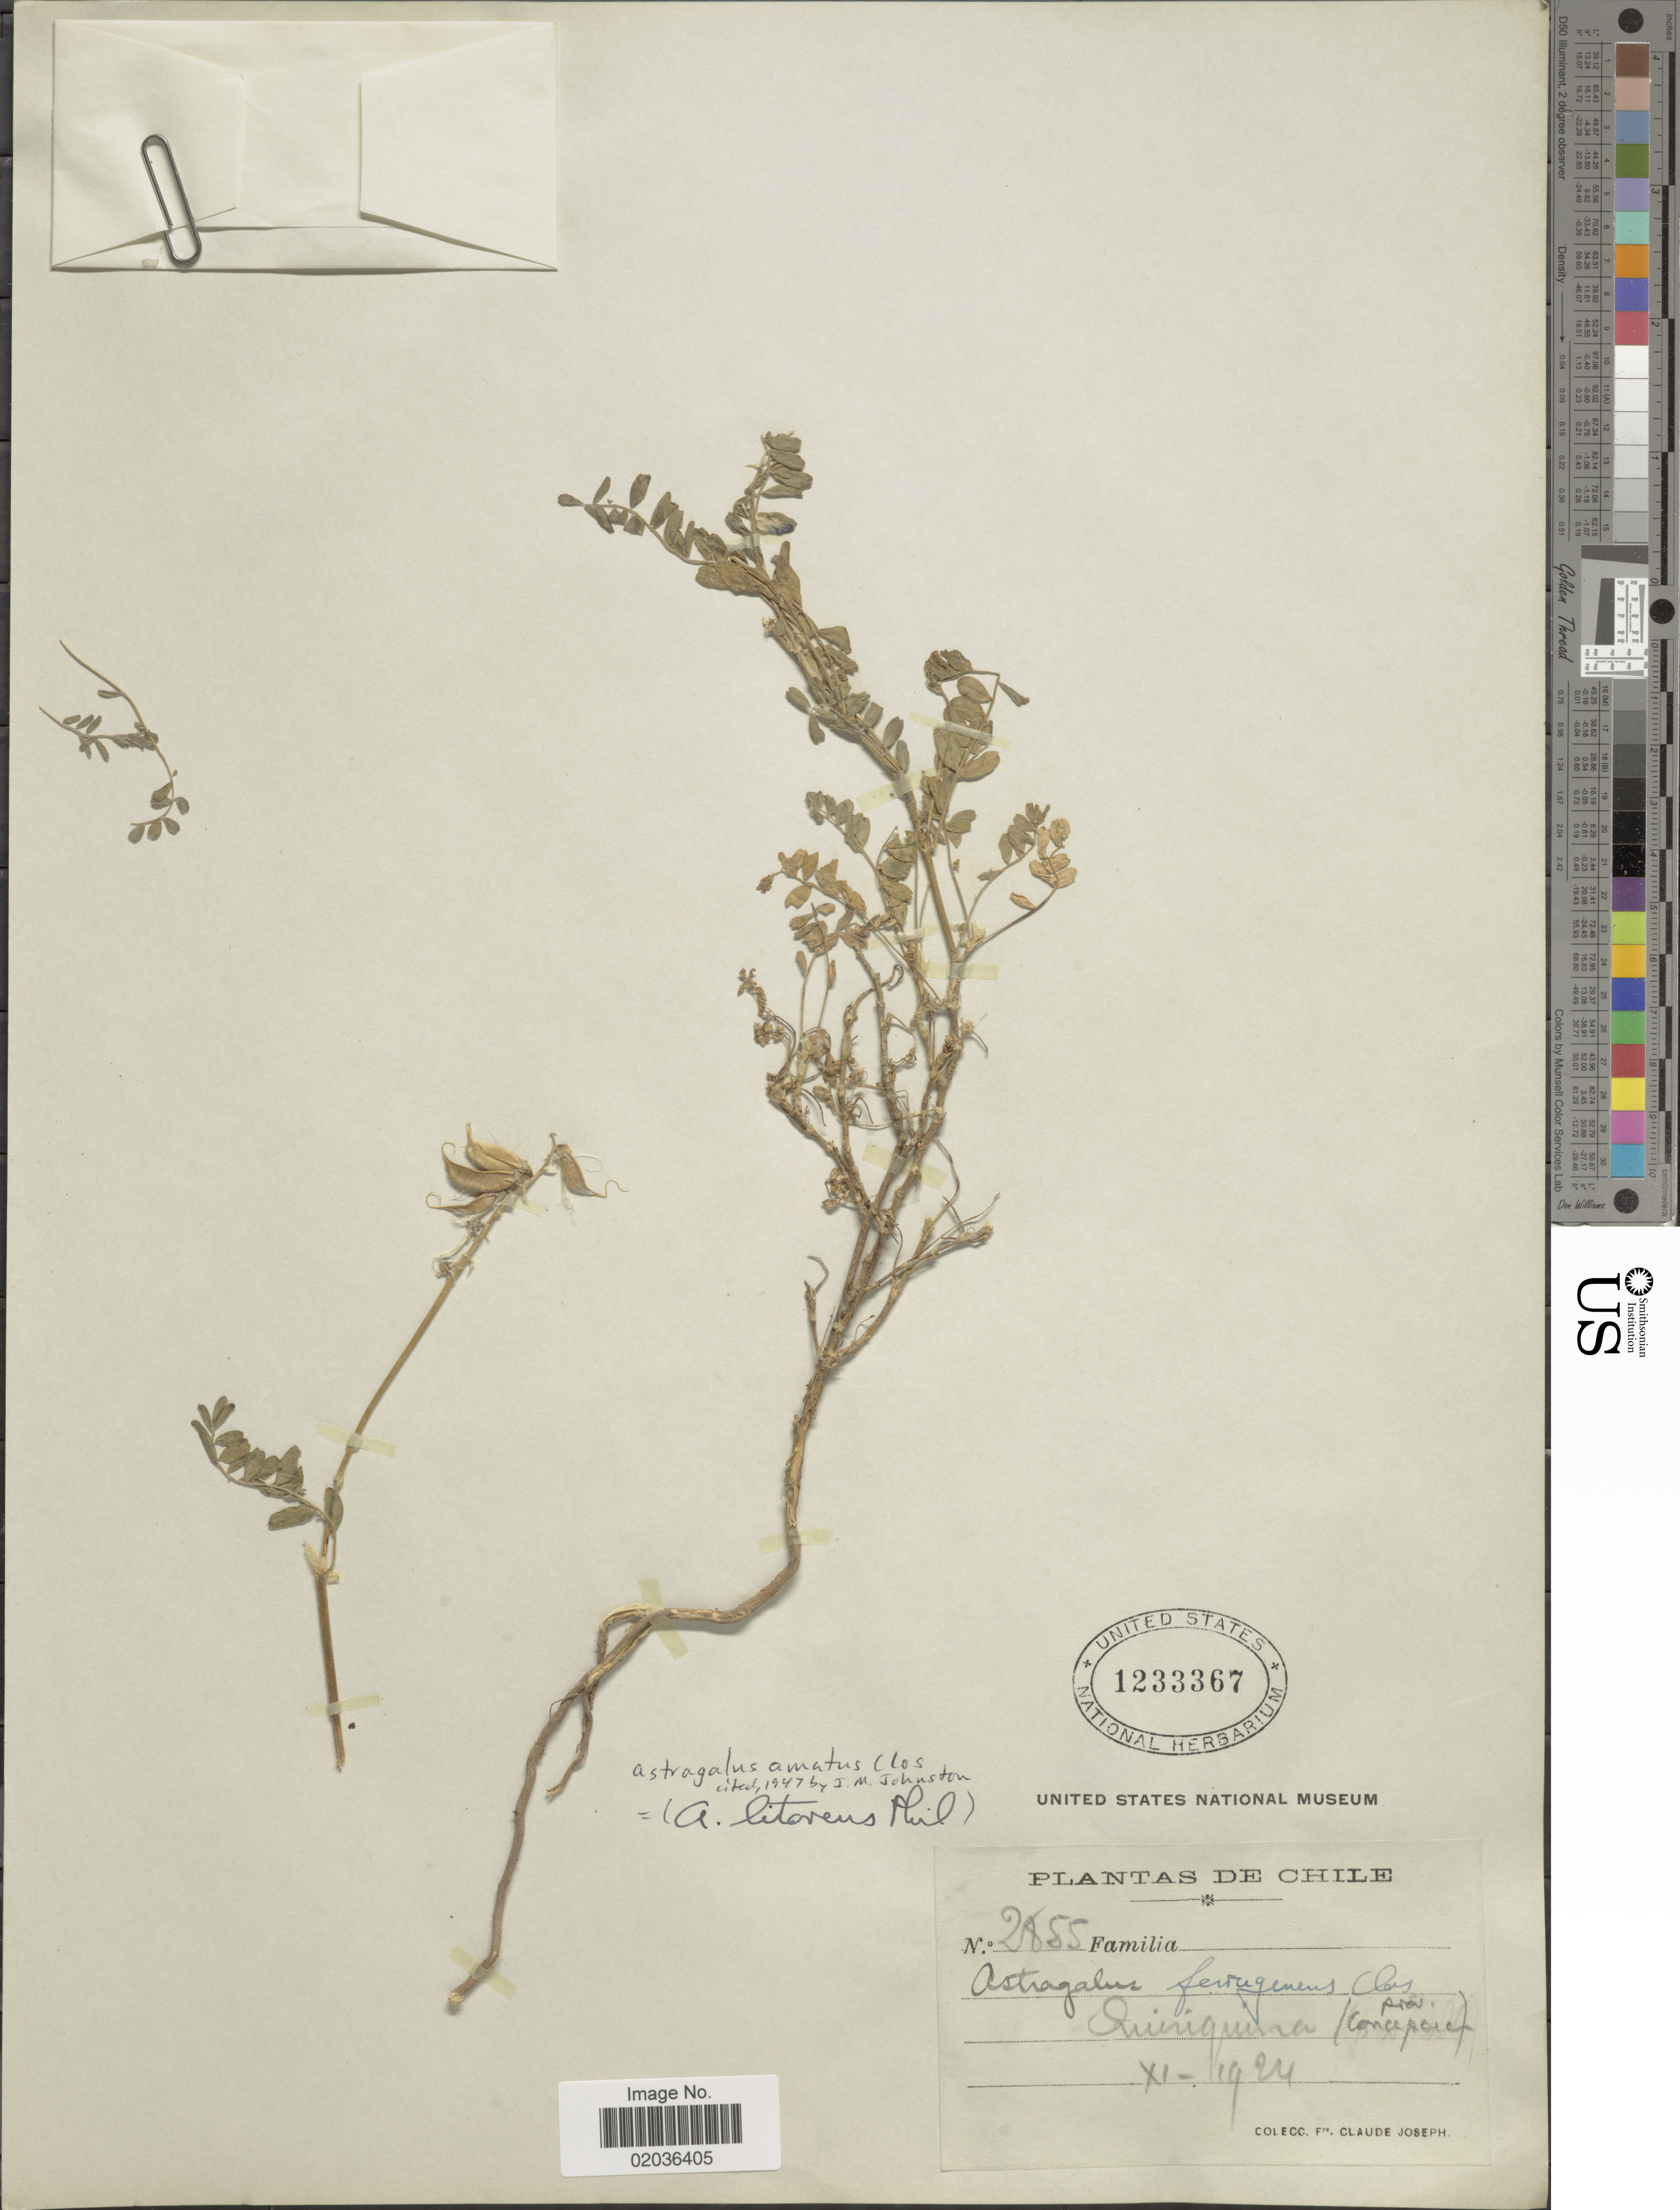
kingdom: Plantae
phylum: Tracheophyta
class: Magnoliopsida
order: Fabales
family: Fabaceae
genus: Astragalus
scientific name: Astragalus amatus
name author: Clos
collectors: Bro. Claude-Joseph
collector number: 2855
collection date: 1924-11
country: Chile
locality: Quiriquina (prov. Concepcion)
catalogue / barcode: US 1233367